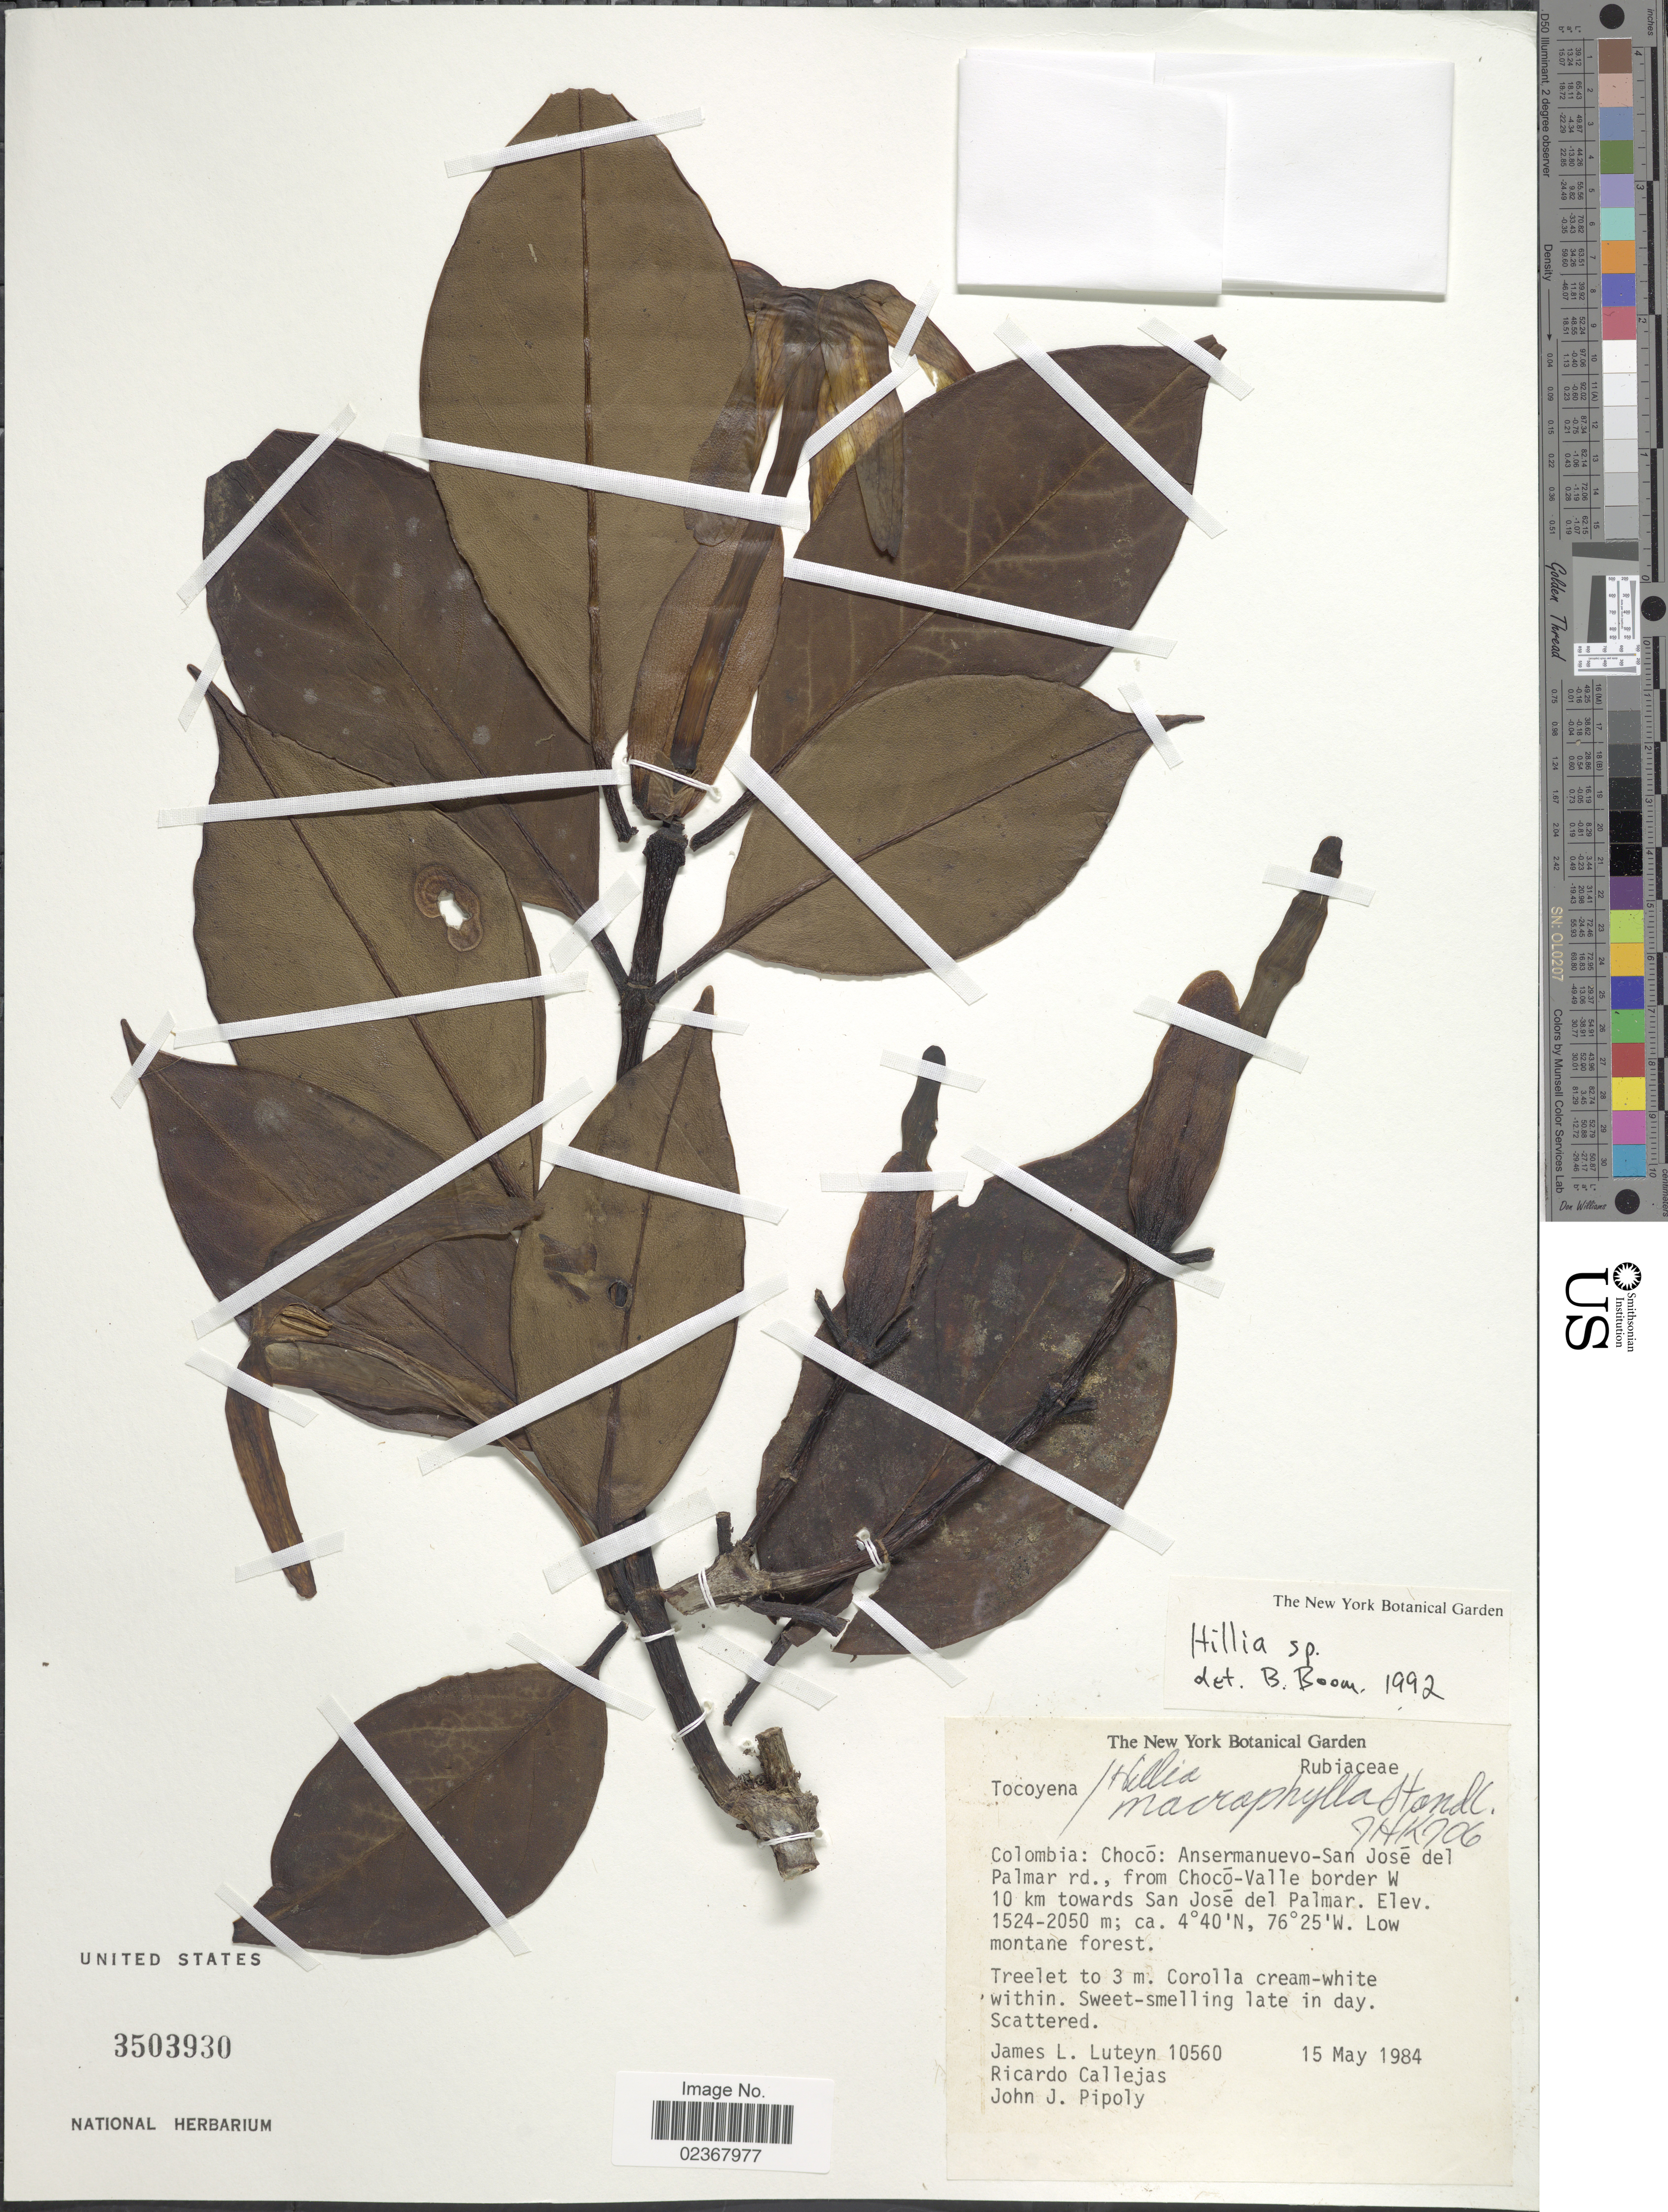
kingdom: Plantae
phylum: Tracheophyta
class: Magnoliopsida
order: Gentianales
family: Rubiaceae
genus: Hillia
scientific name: Hillia macrophylla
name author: Standl.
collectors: J. L. Luteyn, R. Callejas & J. J. Pipoly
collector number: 10560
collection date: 1984-05-15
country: Colombia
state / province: Chocó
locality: Colombia: Choco, Ansermanuevo- San Jose del Palmar rd., from Choco-Valle border W 10 km towards San Jose del Palmar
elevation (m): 1524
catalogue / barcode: US 3503930